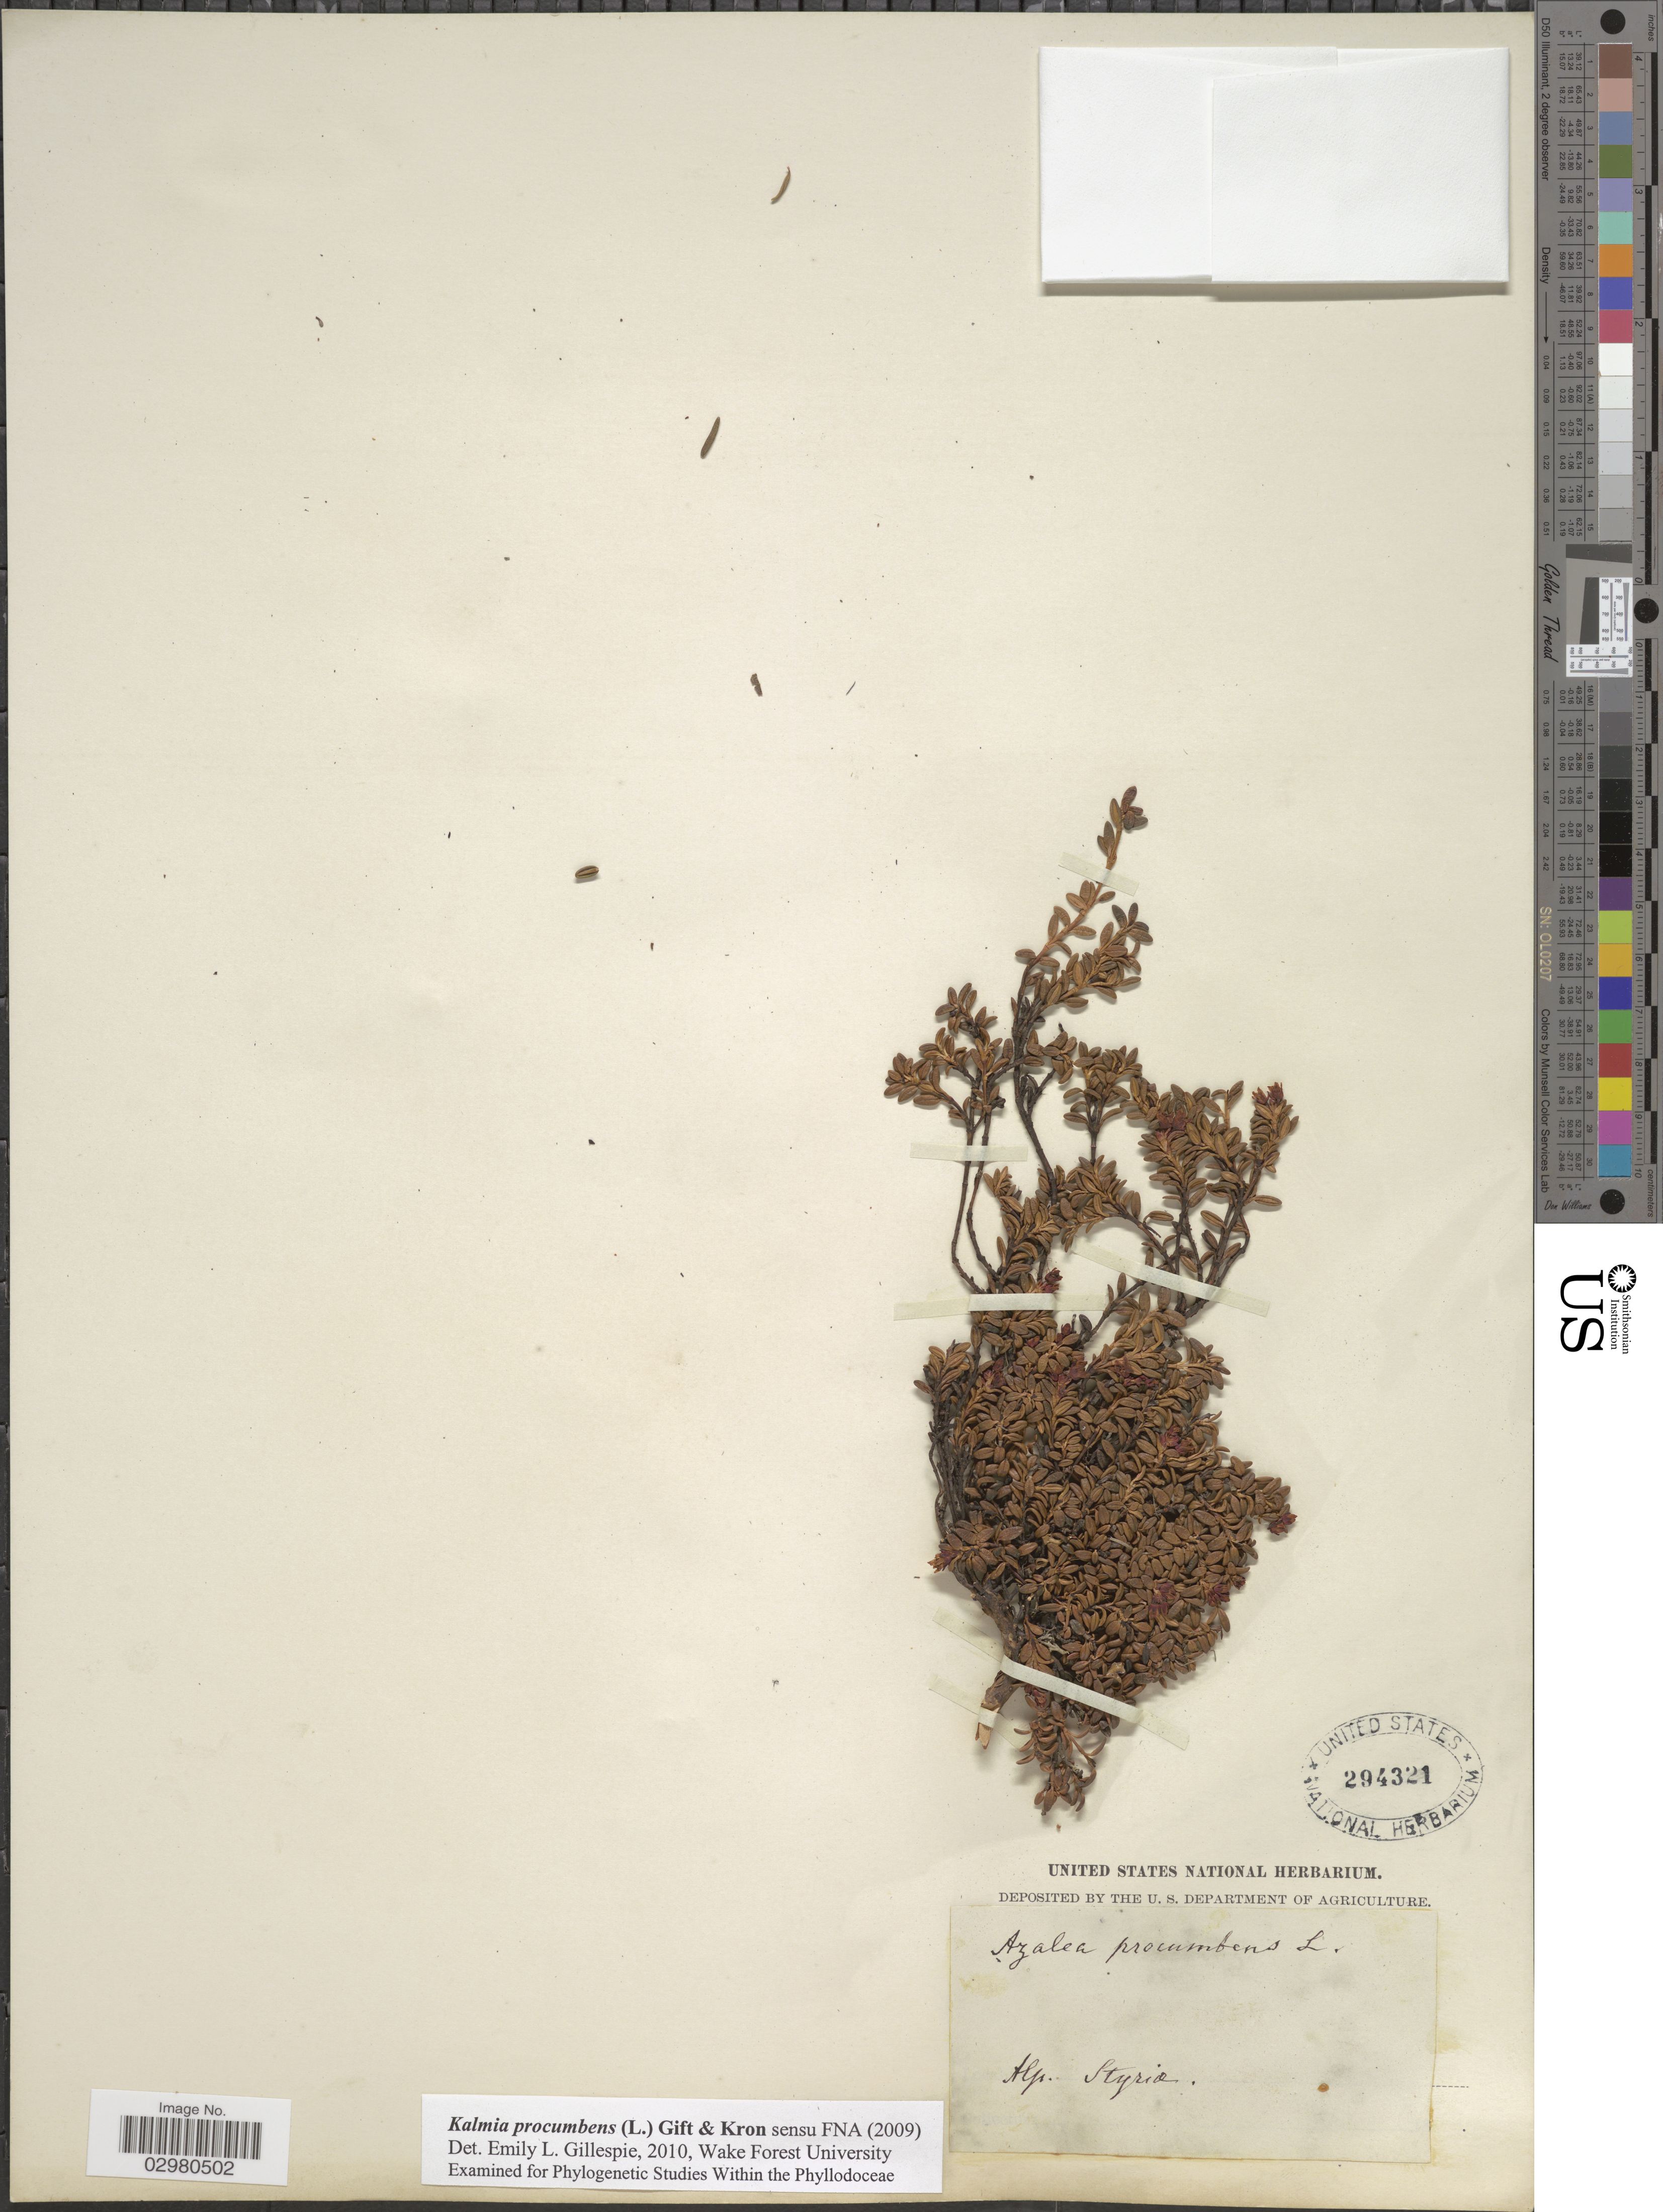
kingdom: Plantae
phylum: Tracheophyta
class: Magnoliopsida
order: Ericales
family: Ericaceae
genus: Loiseleuria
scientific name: Loiseleuria procumbens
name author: (L.) Desv.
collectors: ex herb. United States National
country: Austria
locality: Alp. Styria.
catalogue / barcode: US 294321